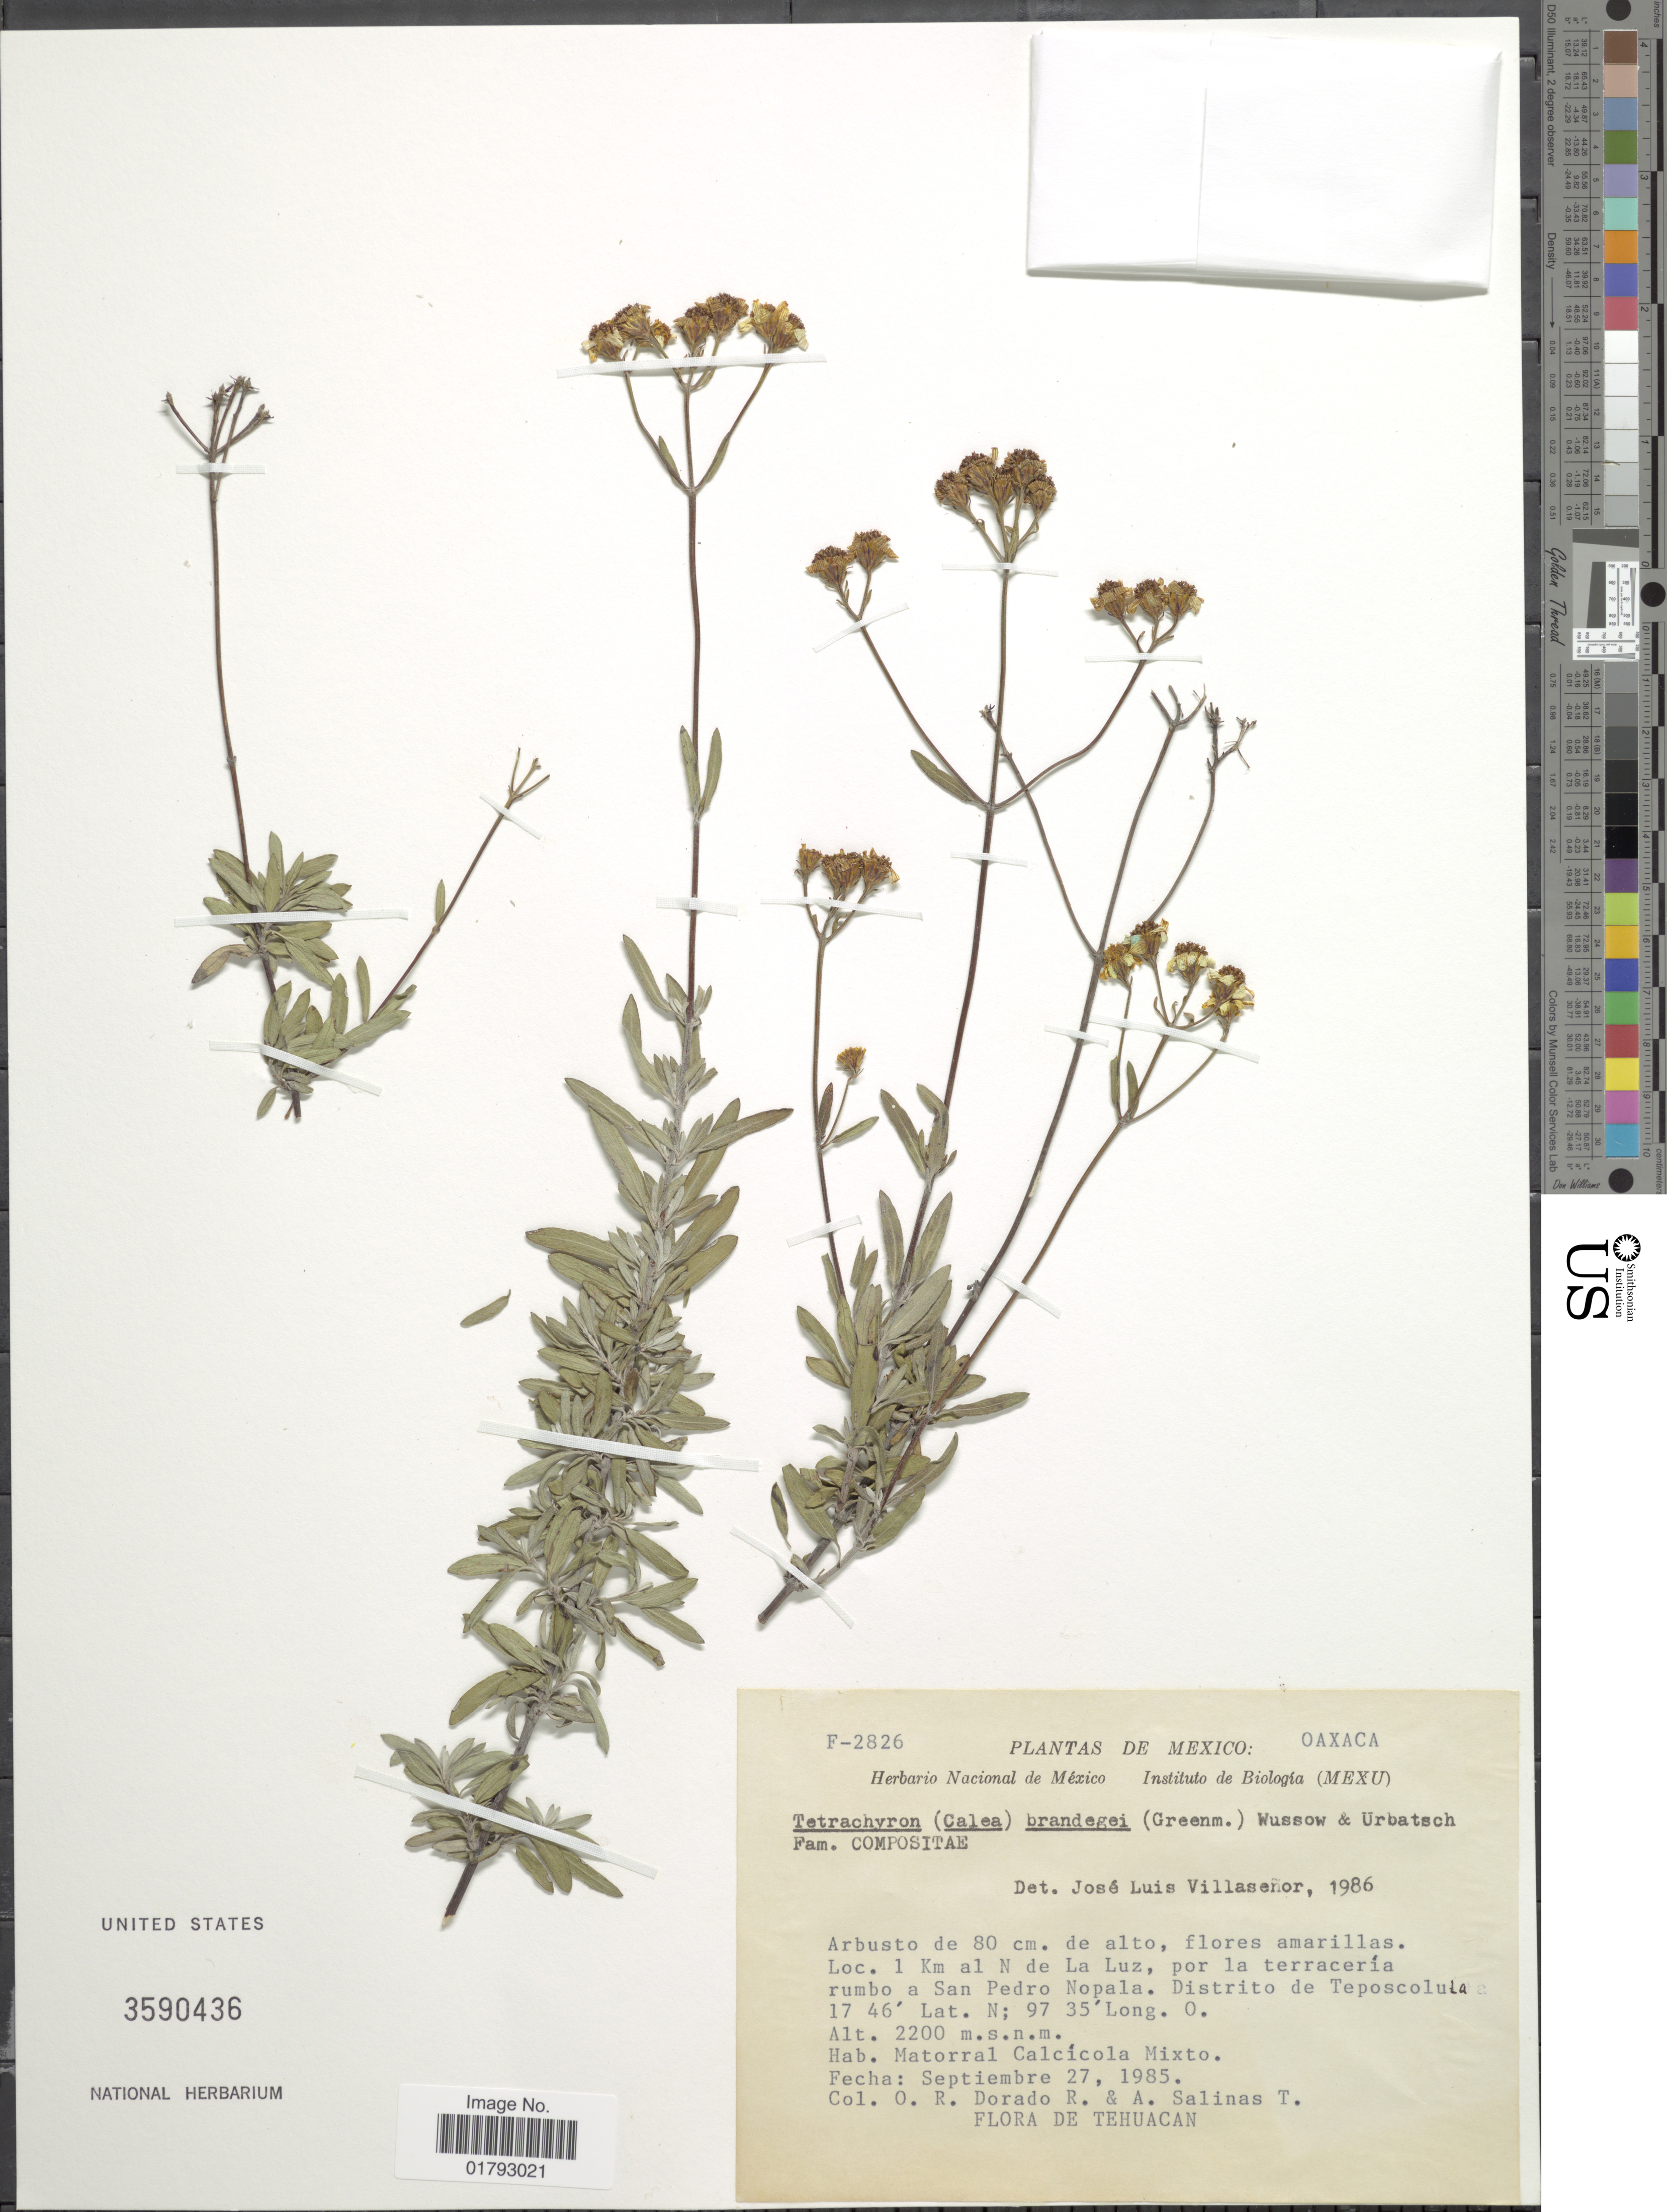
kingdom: Plantae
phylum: Tracheophyta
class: Magnoliopsida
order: Asterales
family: Asteraceae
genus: Tetrachyron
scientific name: Tetrachyron brandegei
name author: (Greenm.) Wussow &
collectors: O. R. Dorado & A. Salinas T.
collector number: F-2826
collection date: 1985-09-27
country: Mexico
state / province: Oaxaca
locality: Mexico: 1 km al N de La Luz, por la terraceria rumbo a San Pedro Nopala. Tehuacan.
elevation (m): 2200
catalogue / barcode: US 3590436